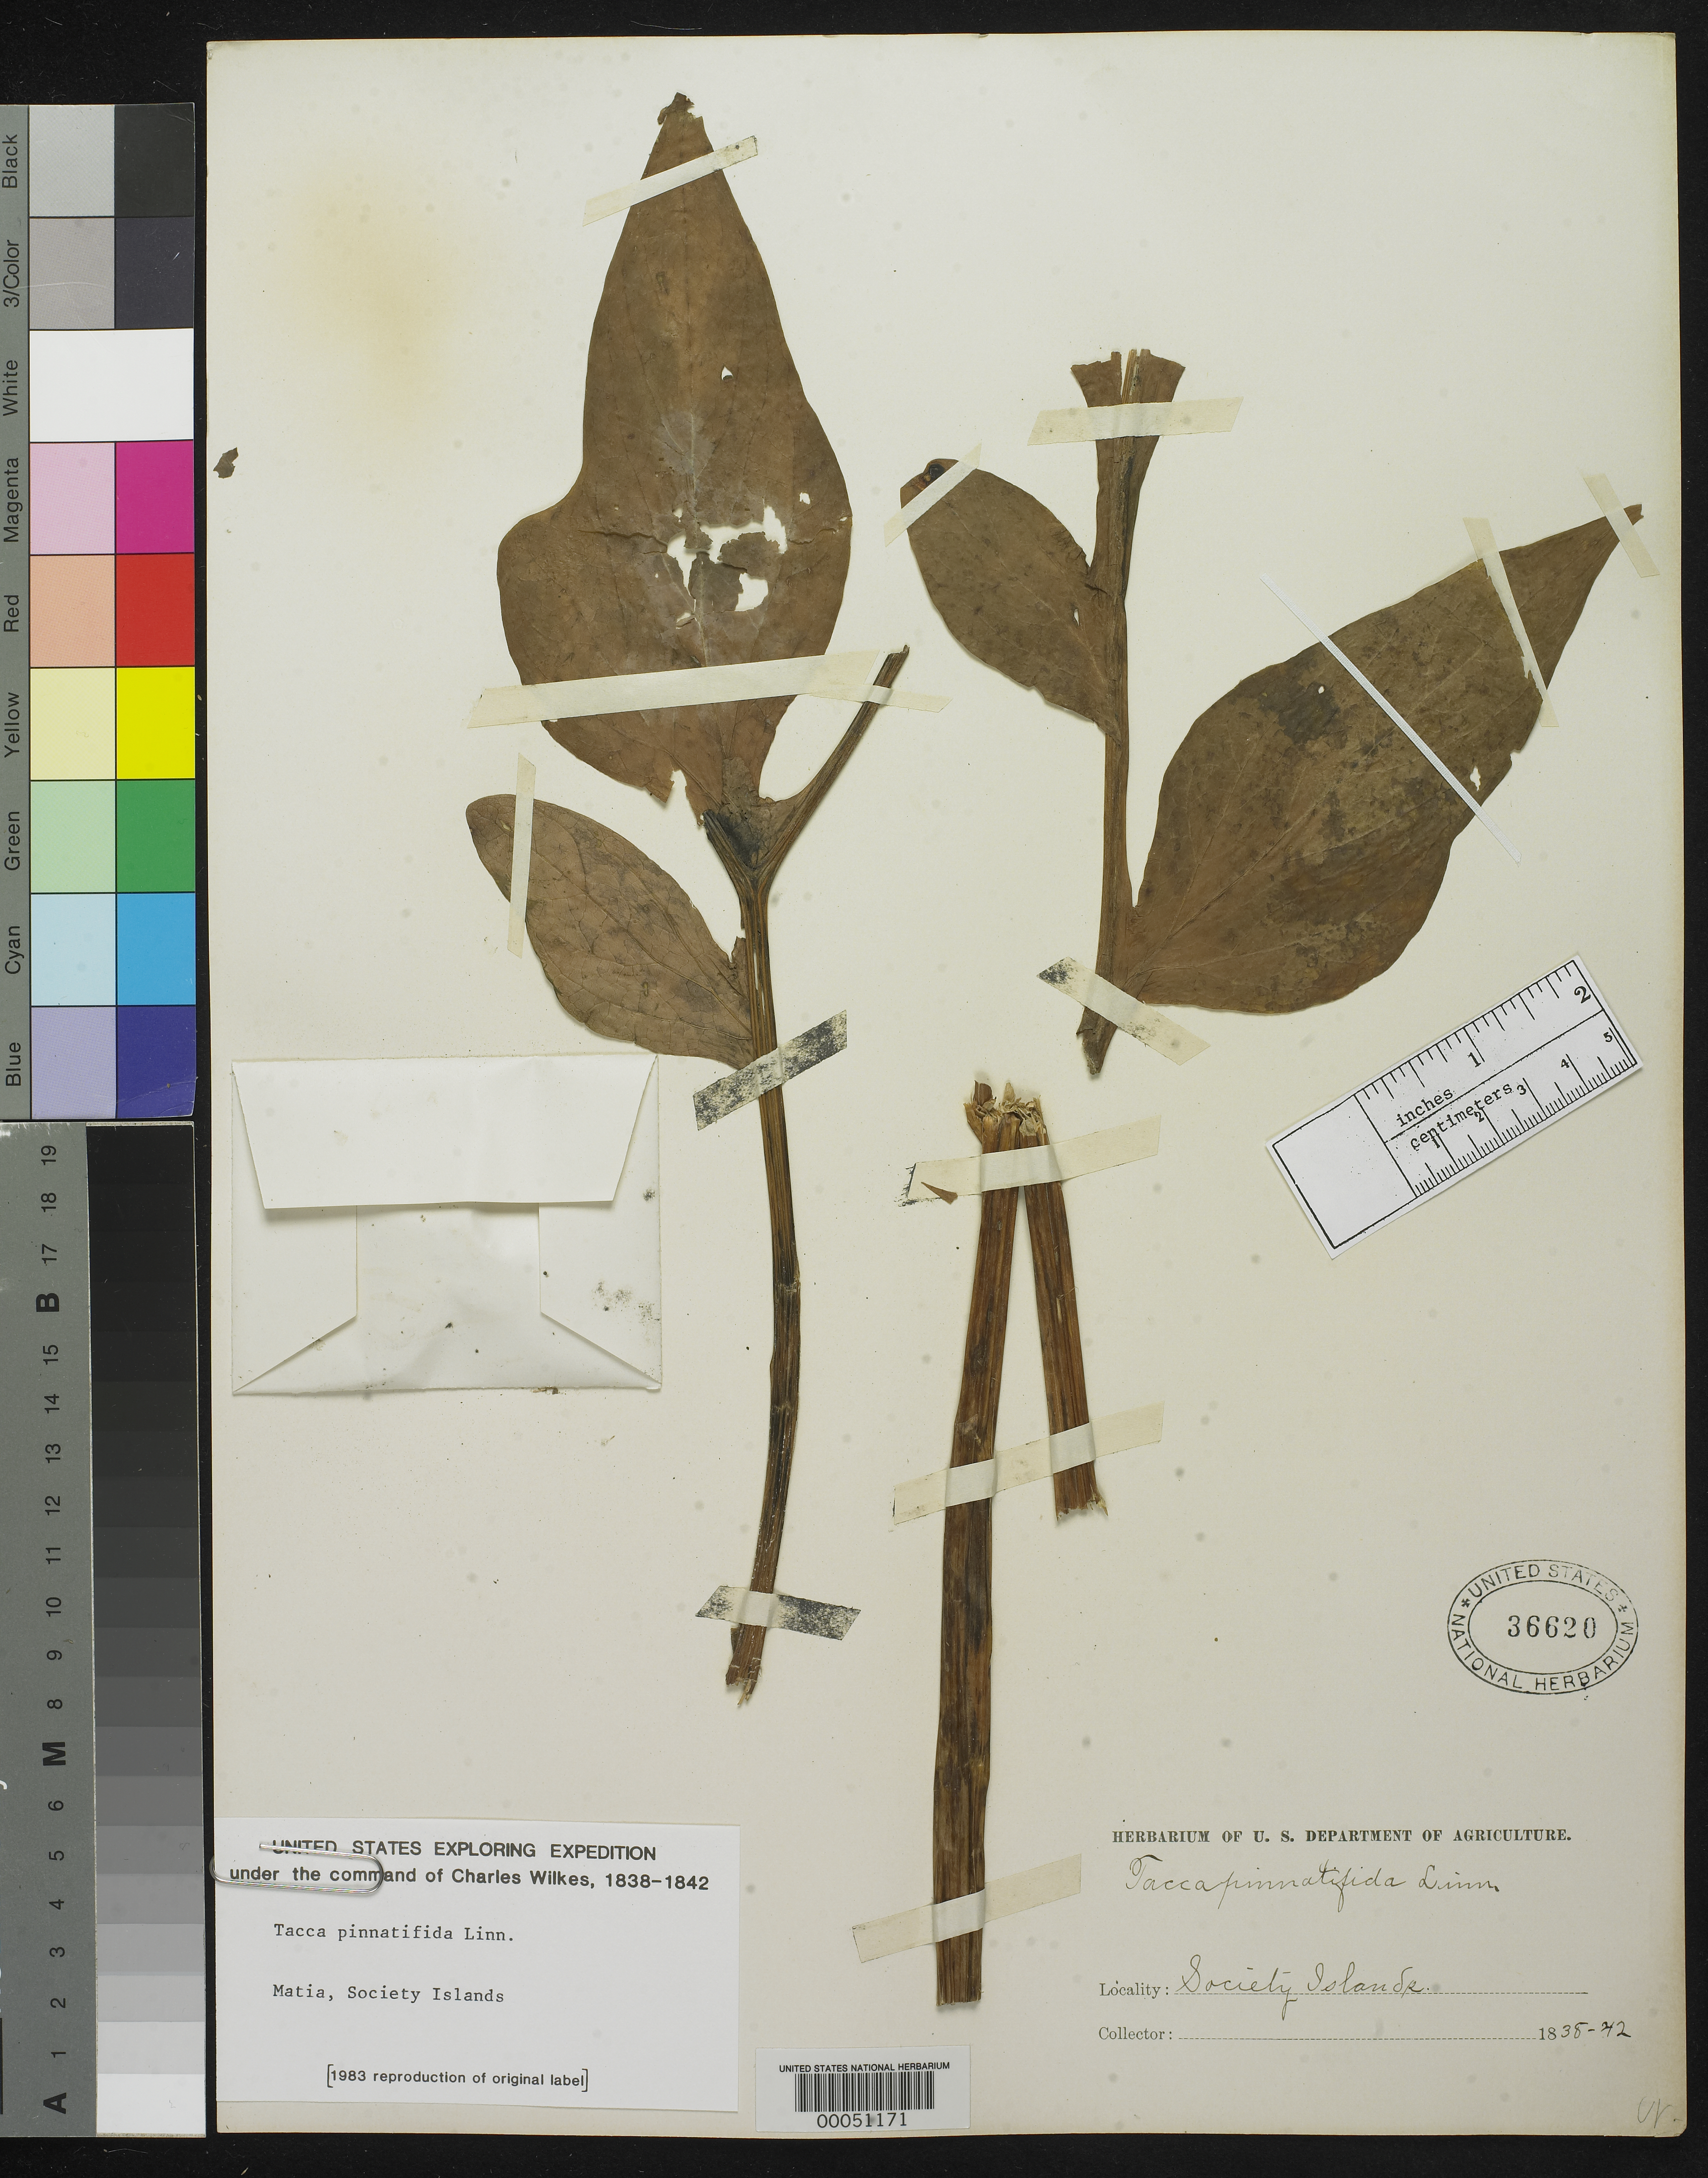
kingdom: Plantae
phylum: Tracheophyta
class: Liliopsida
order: Dioscoreales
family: Dioscoreaceae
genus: Tacca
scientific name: Tacca pinnatifida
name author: W. Forst.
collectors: Wilkes Explor. Exped.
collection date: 1838/1842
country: French Polynesia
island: Matia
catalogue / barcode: US 36620